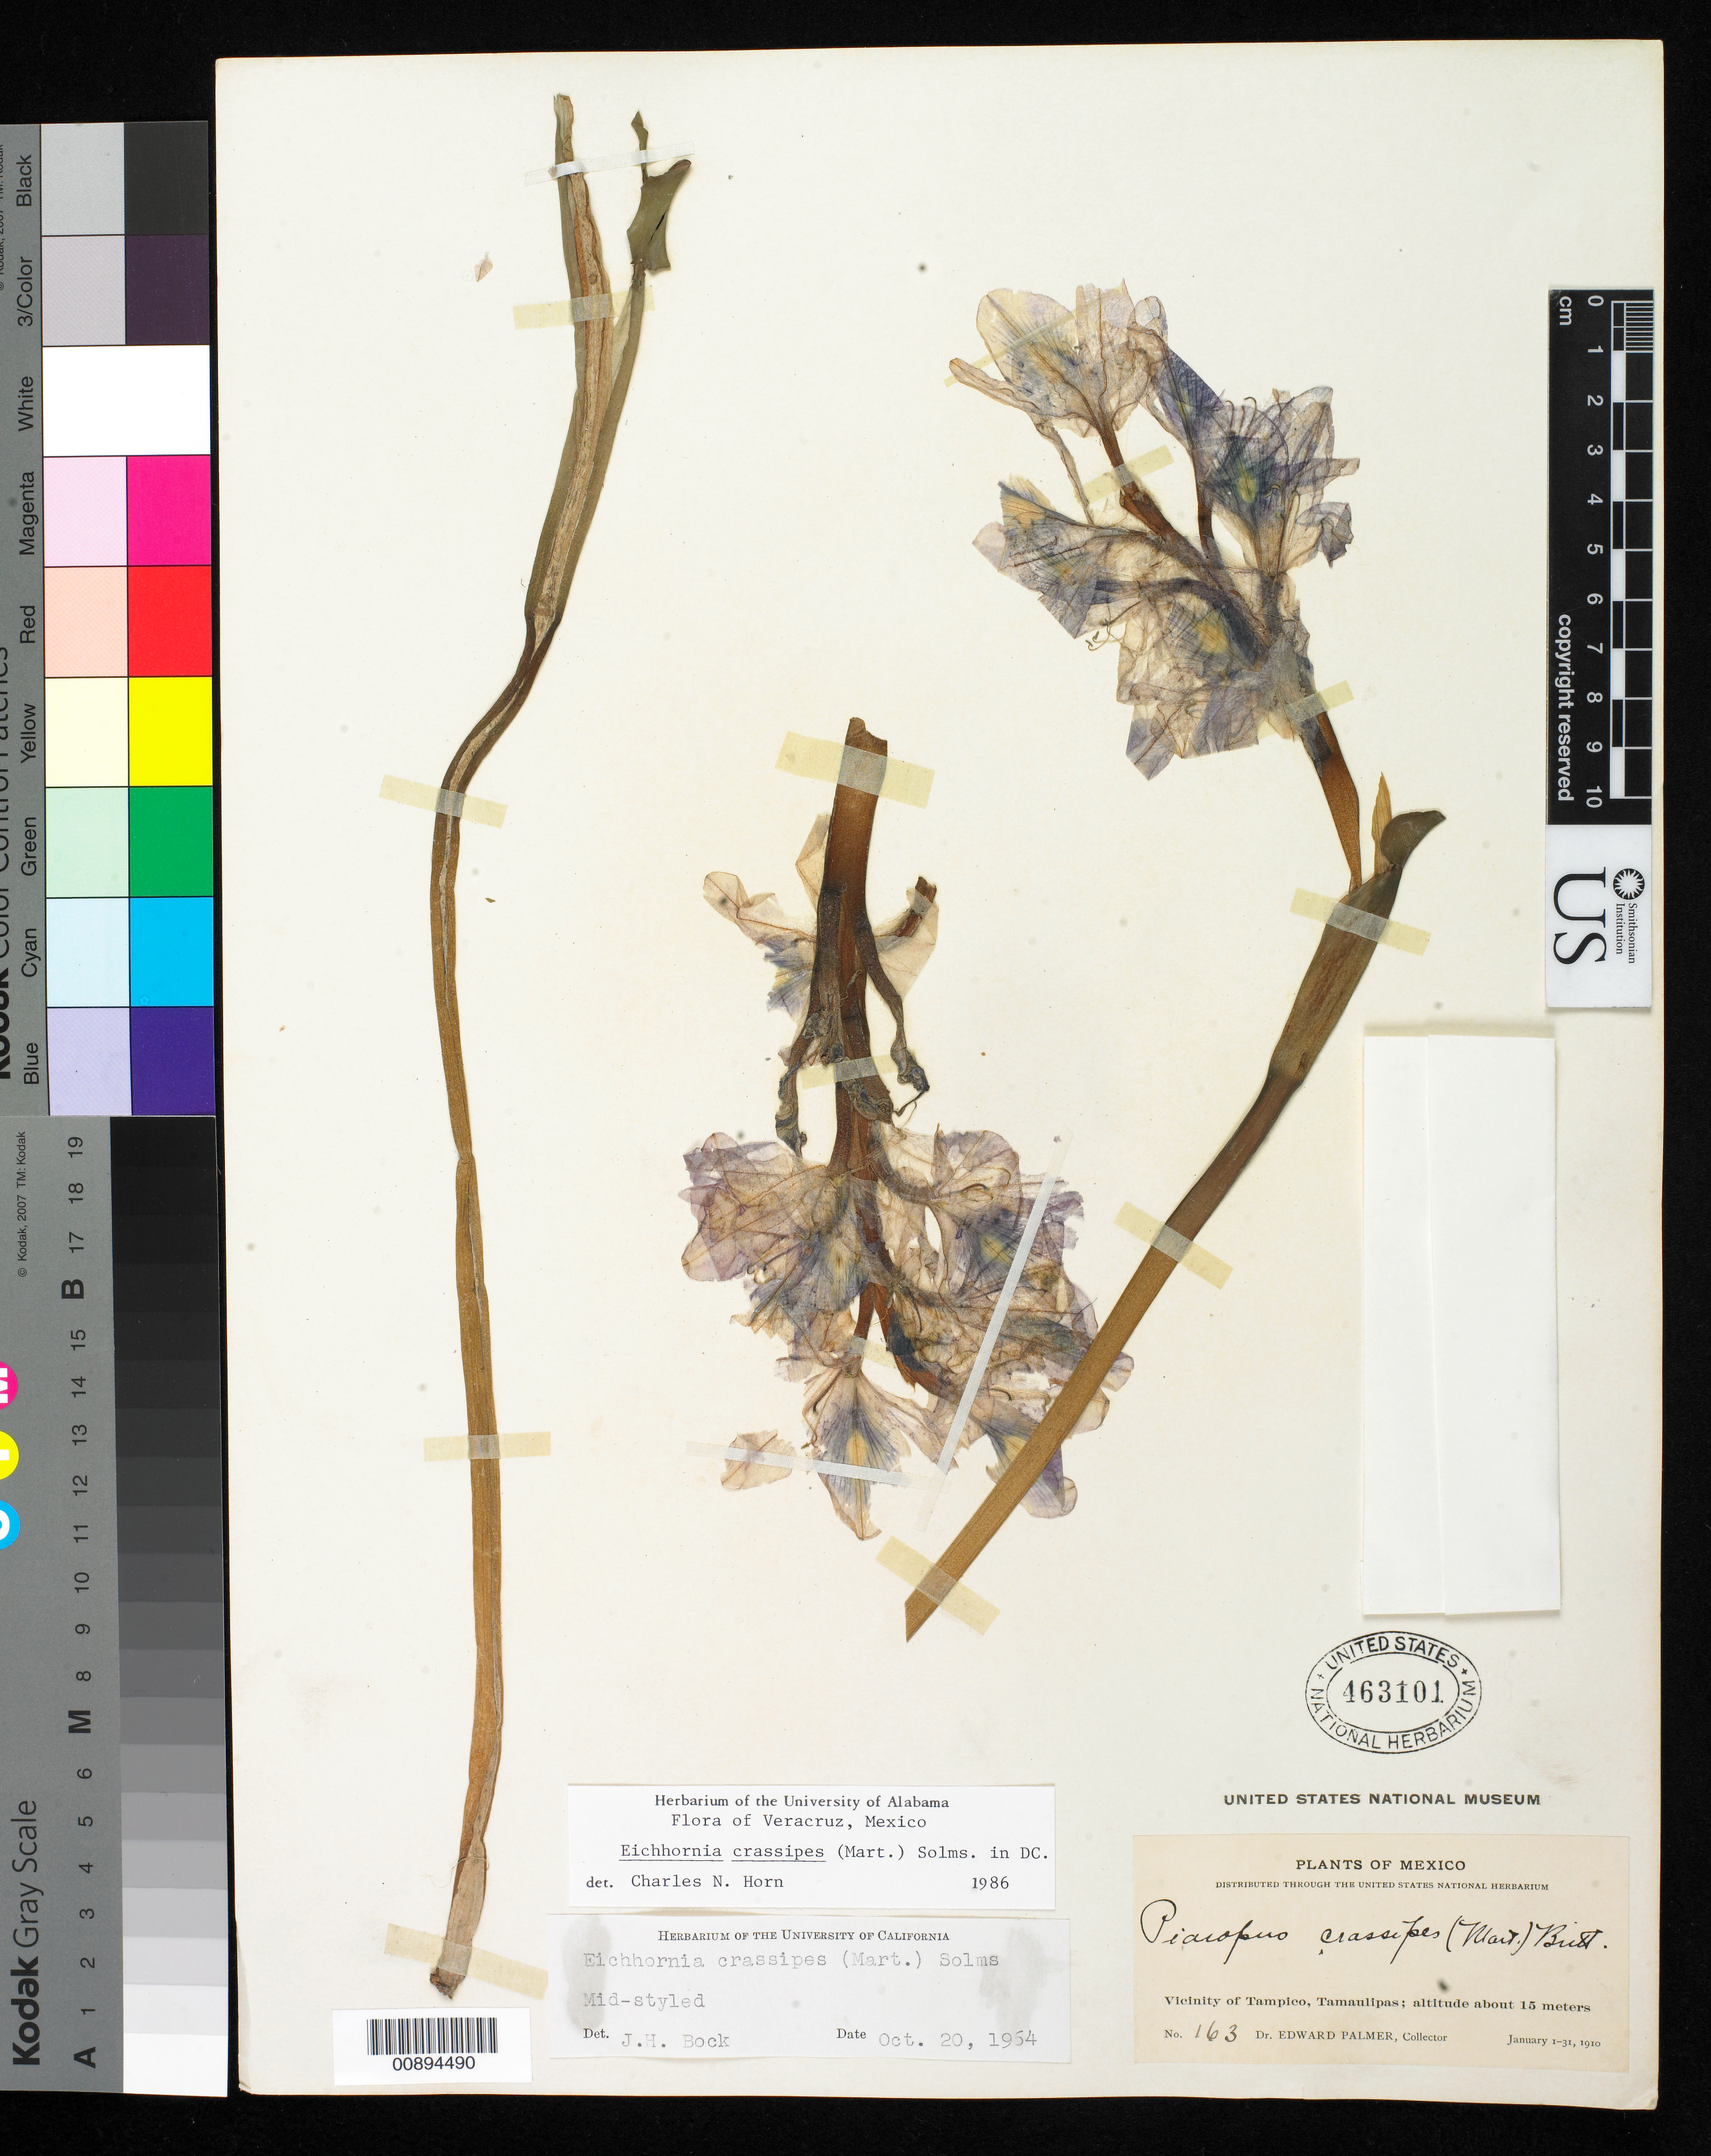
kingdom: Plantae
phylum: Tracheophyta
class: Liliopsida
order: Commelinales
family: Pontederiaceae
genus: Eichhornia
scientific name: Eichhornia crassipes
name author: (Mart.) Solms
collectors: E. Palmer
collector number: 163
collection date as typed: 01 Jan 1910 to 31 Jan 1910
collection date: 1910-01-01/1910-01-31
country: Mexico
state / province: Tamaulipas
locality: Vicinity of Tampico, Tamaulipas.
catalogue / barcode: US 463101